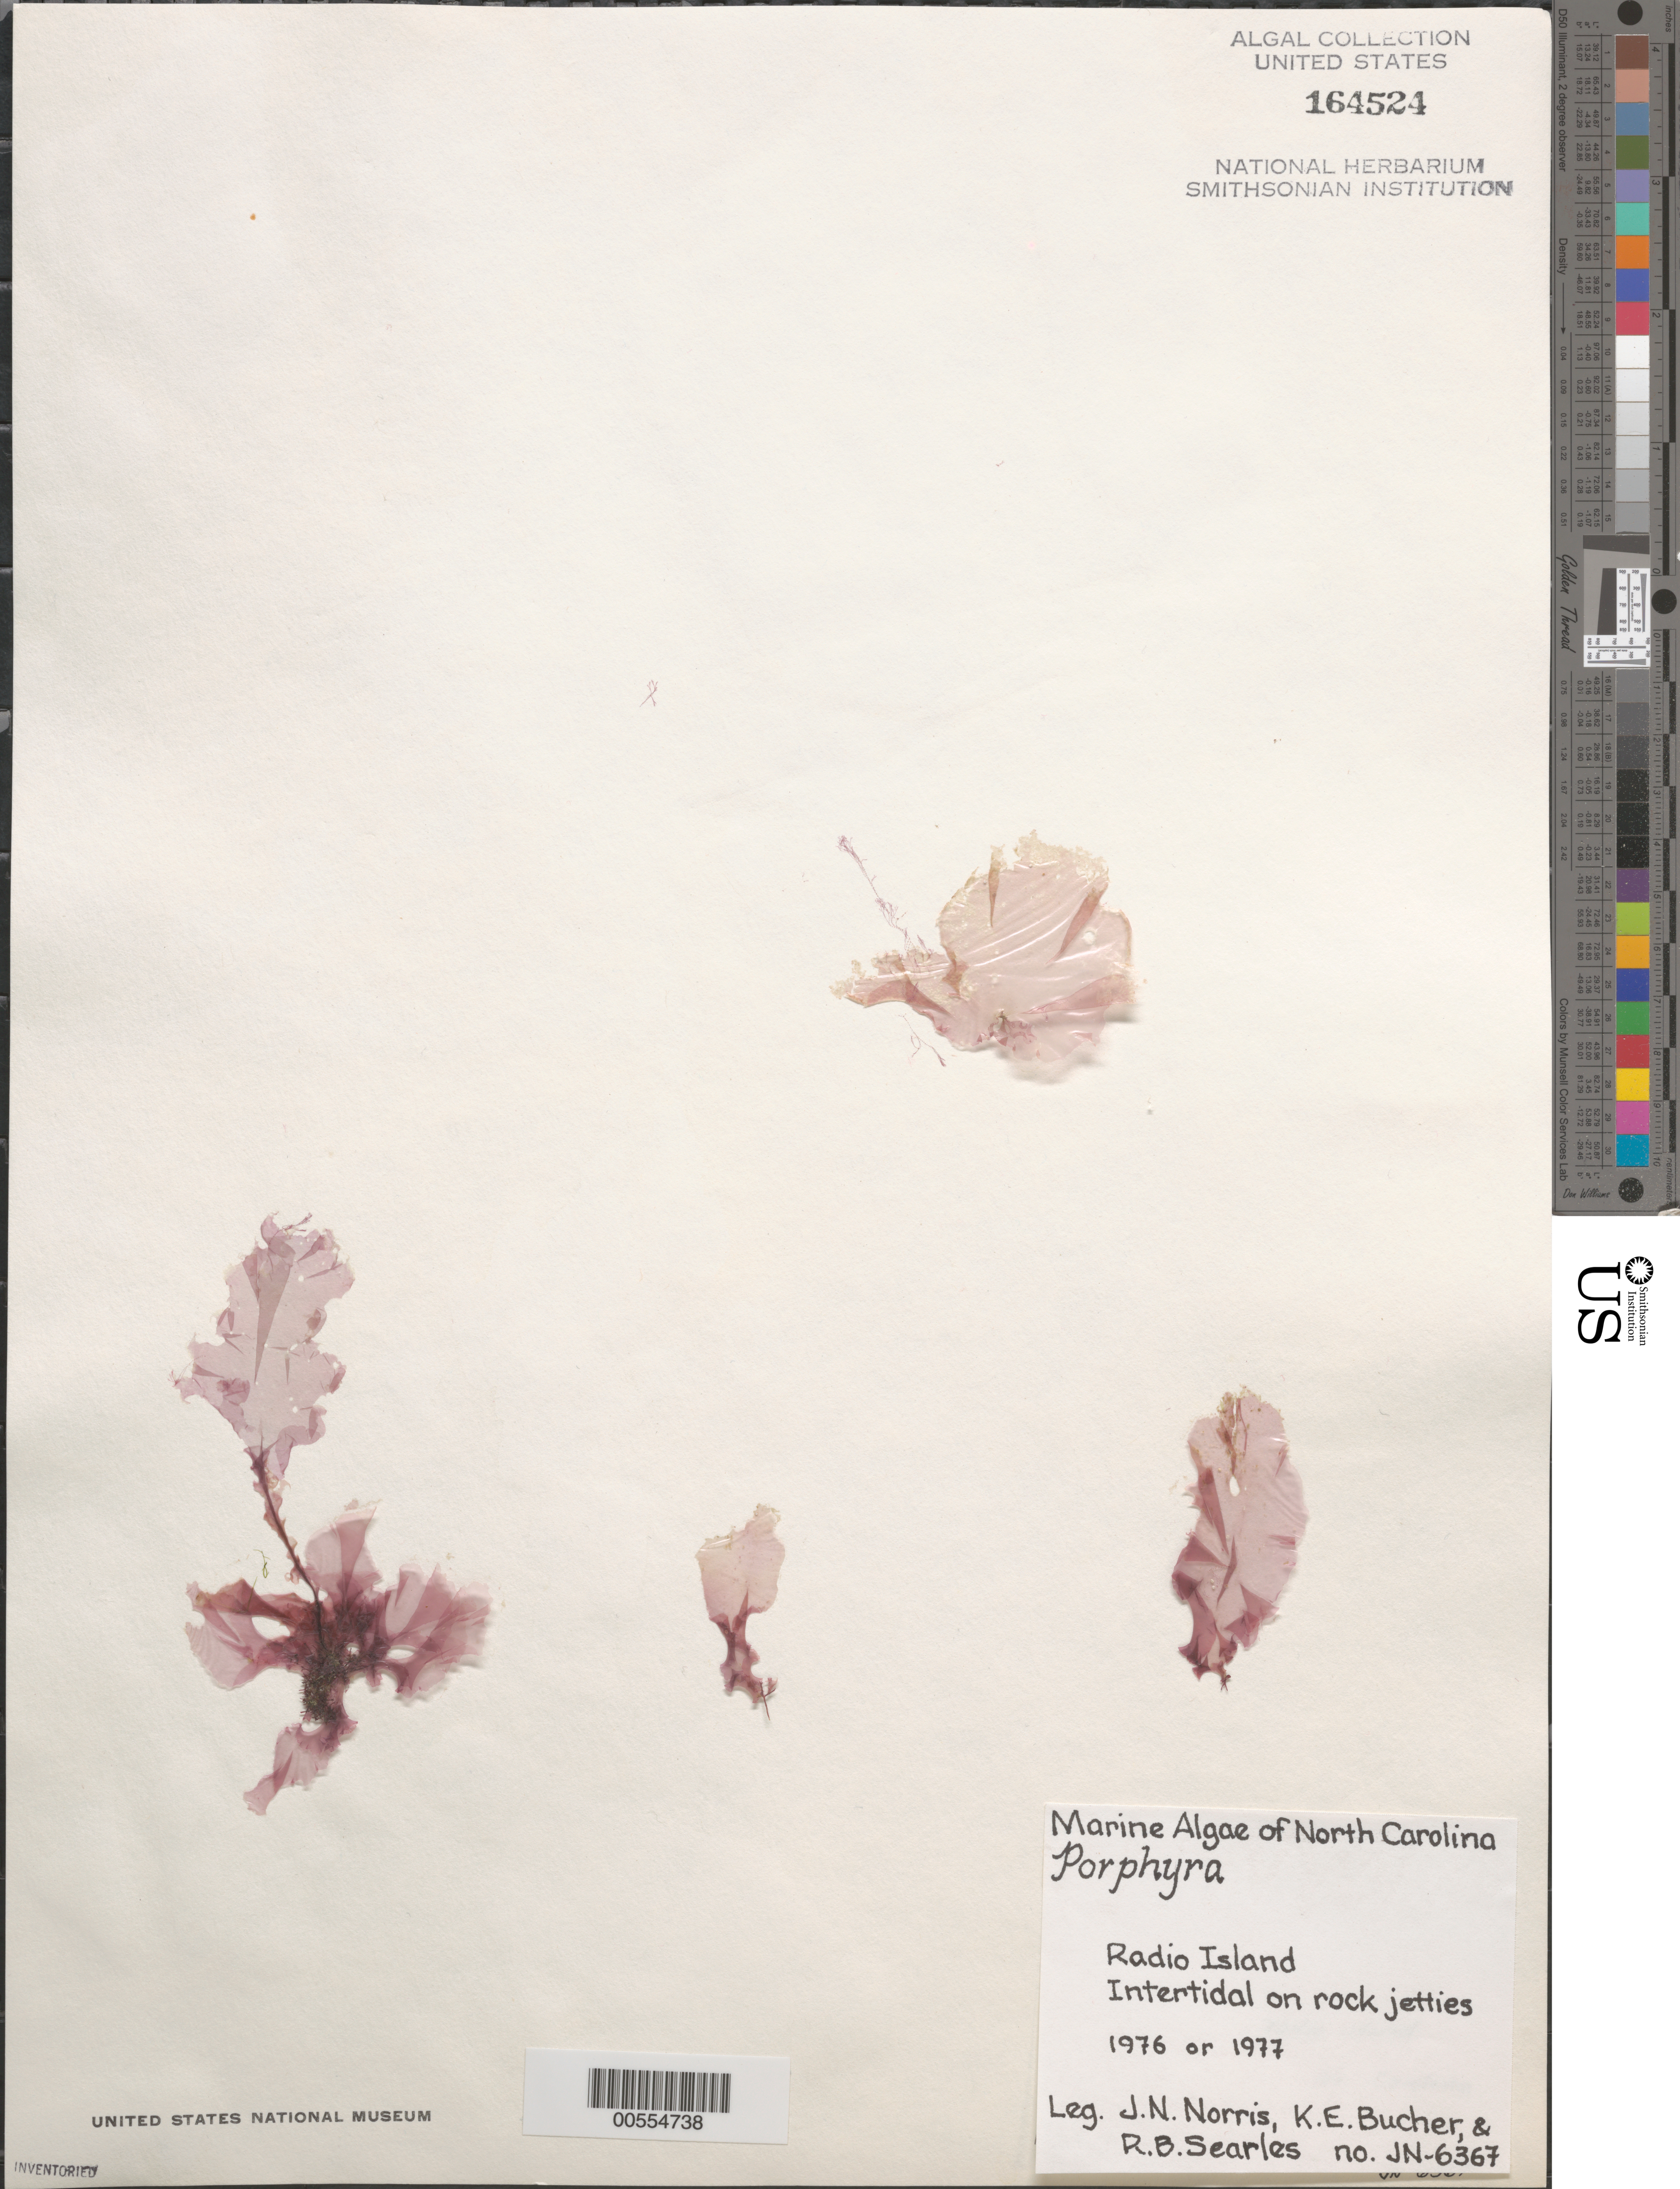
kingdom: Plantae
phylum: Rhodophyta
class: Bangiophyceae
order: Bangiales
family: Bangiaceae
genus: Porphyra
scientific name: Porphyra sp.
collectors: J. N. Norris, K. E. Bucher & R. Searles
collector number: JN-6367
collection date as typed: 1976 OR -- --- 1977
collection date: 1976 or 1977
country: United States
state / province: North Carolina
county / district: Carteret County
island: Radio Island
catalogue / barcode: US 164524